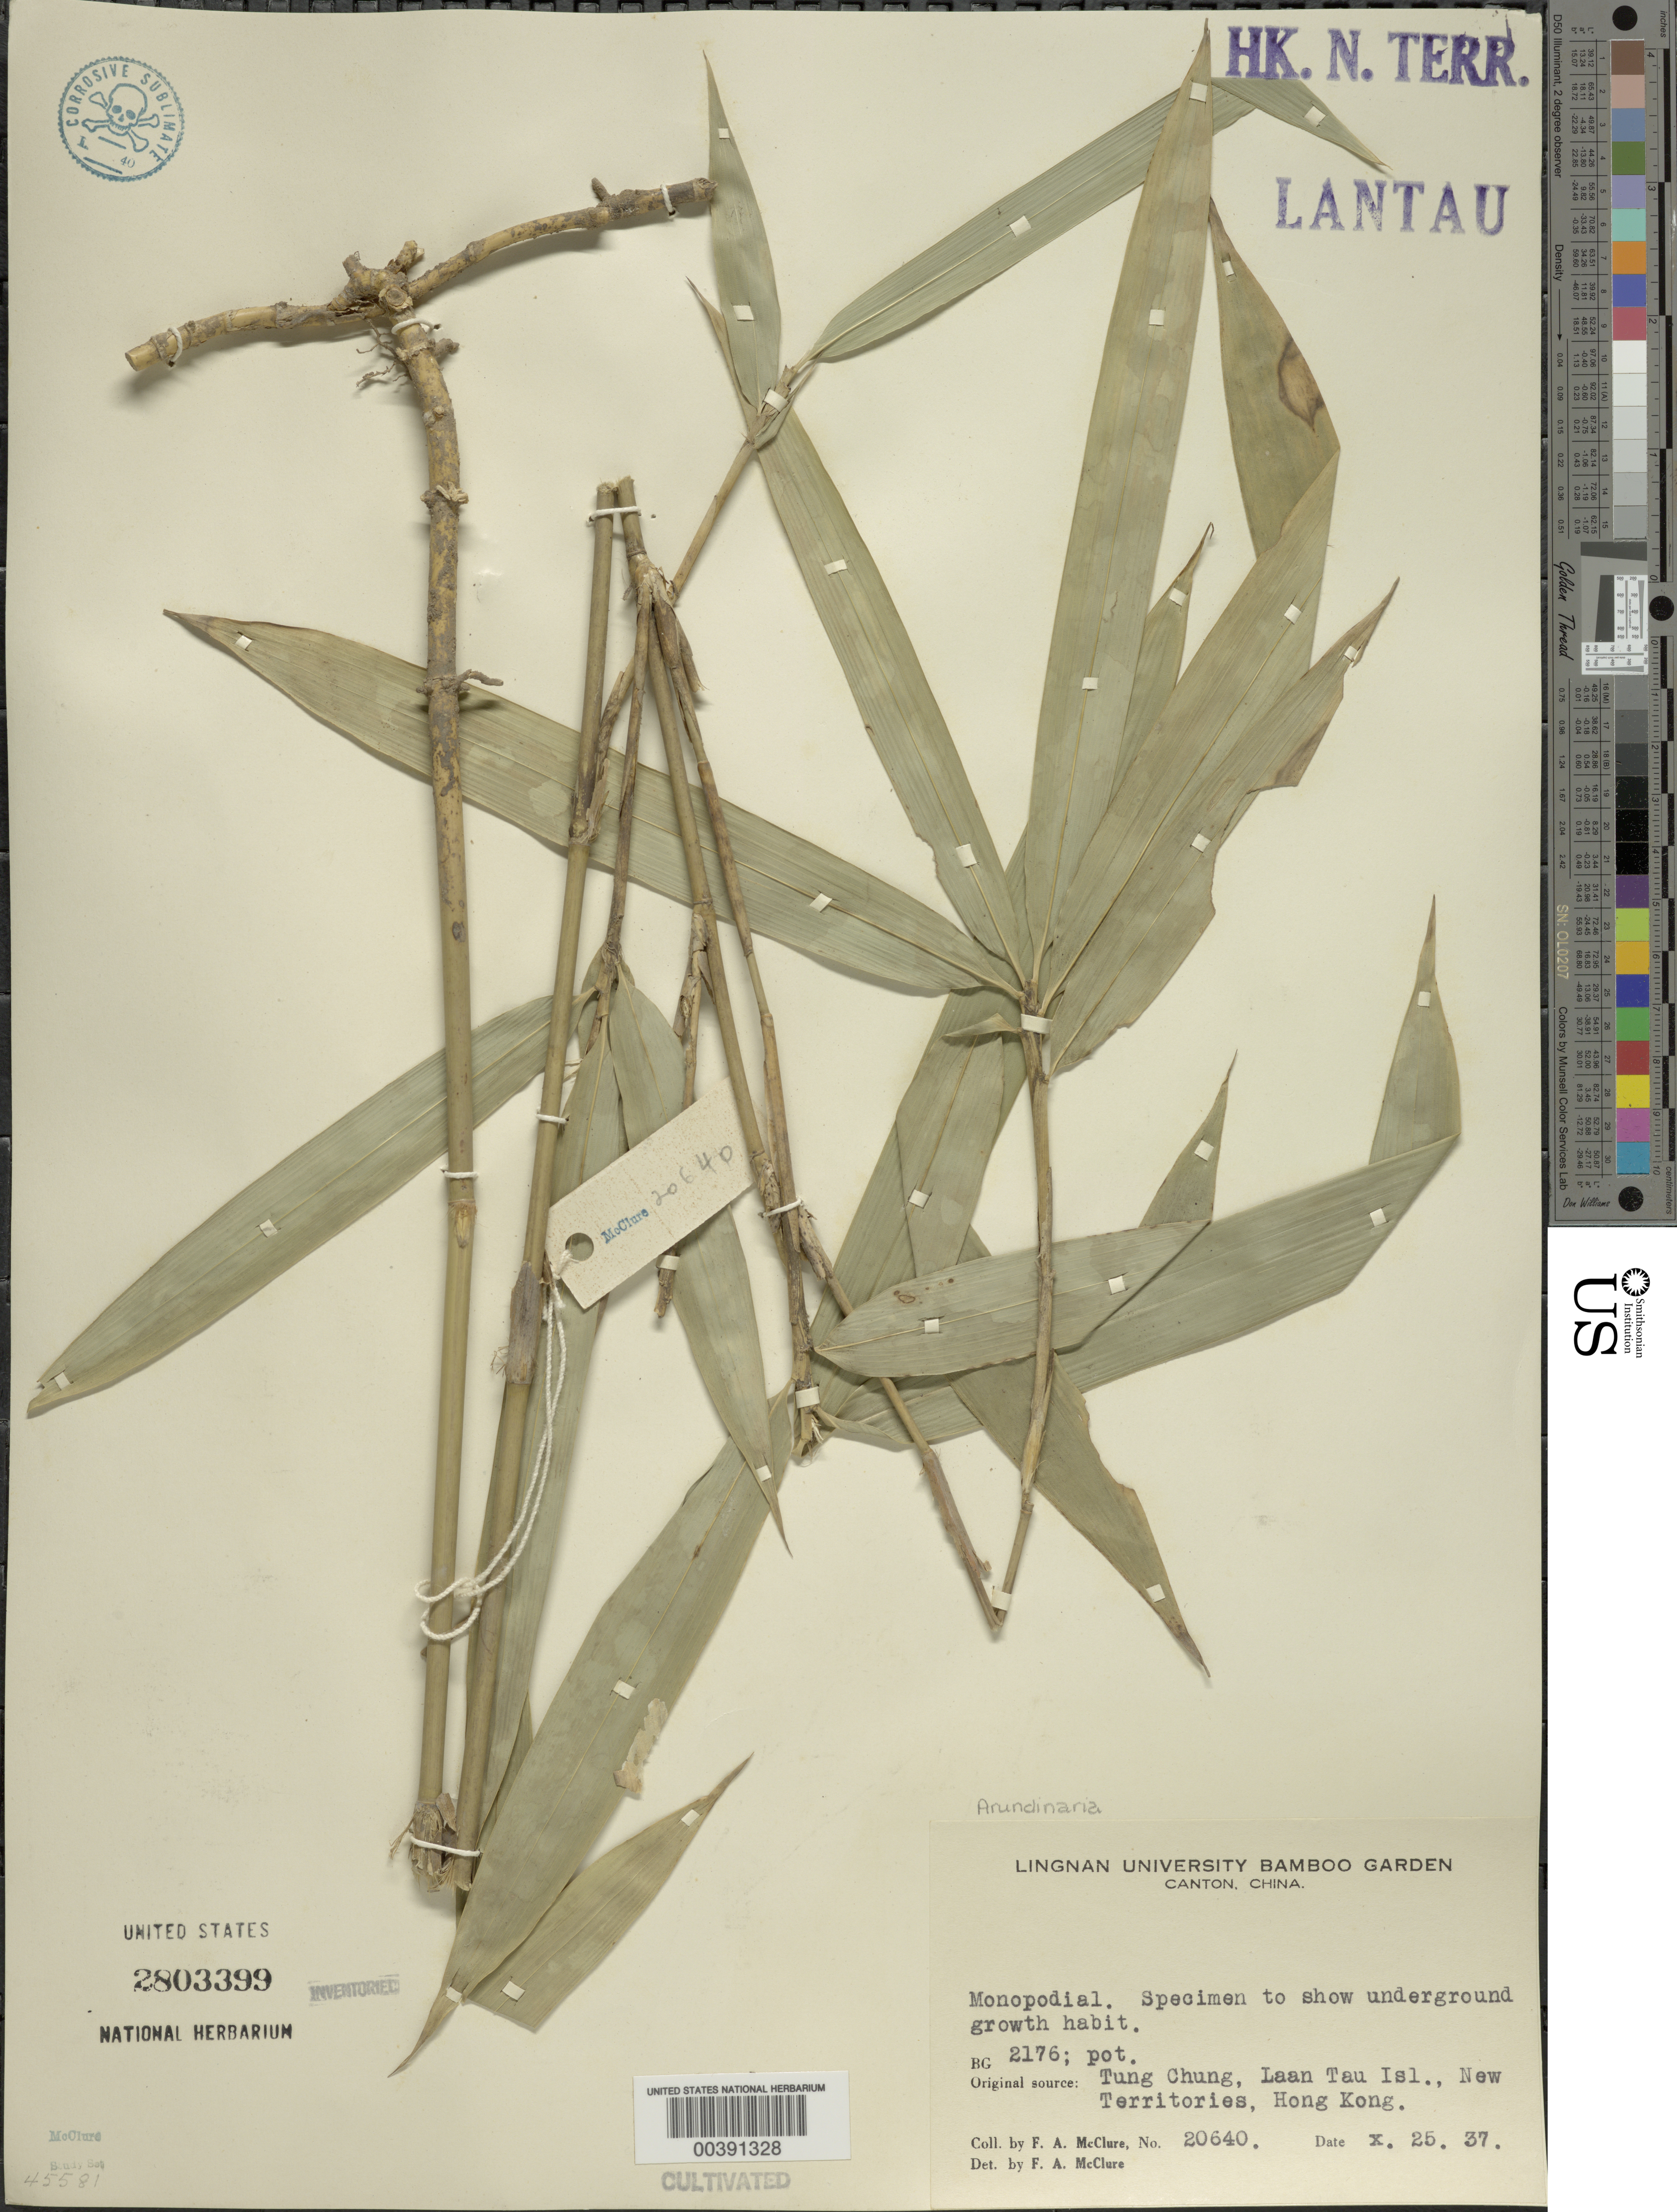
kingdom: Plantae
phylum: Tracheophyta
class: Liliopsida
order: Poales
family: Poaceae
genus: Arundinaria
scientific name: Arundinaria sp.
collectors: F. A. McClure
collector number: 20640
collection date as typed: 25 Oct 1937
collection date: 1937-10-25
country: China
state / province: Hong Kong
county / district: New Territories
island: Lan Tao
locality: Tung chung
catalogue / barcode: US 2803399